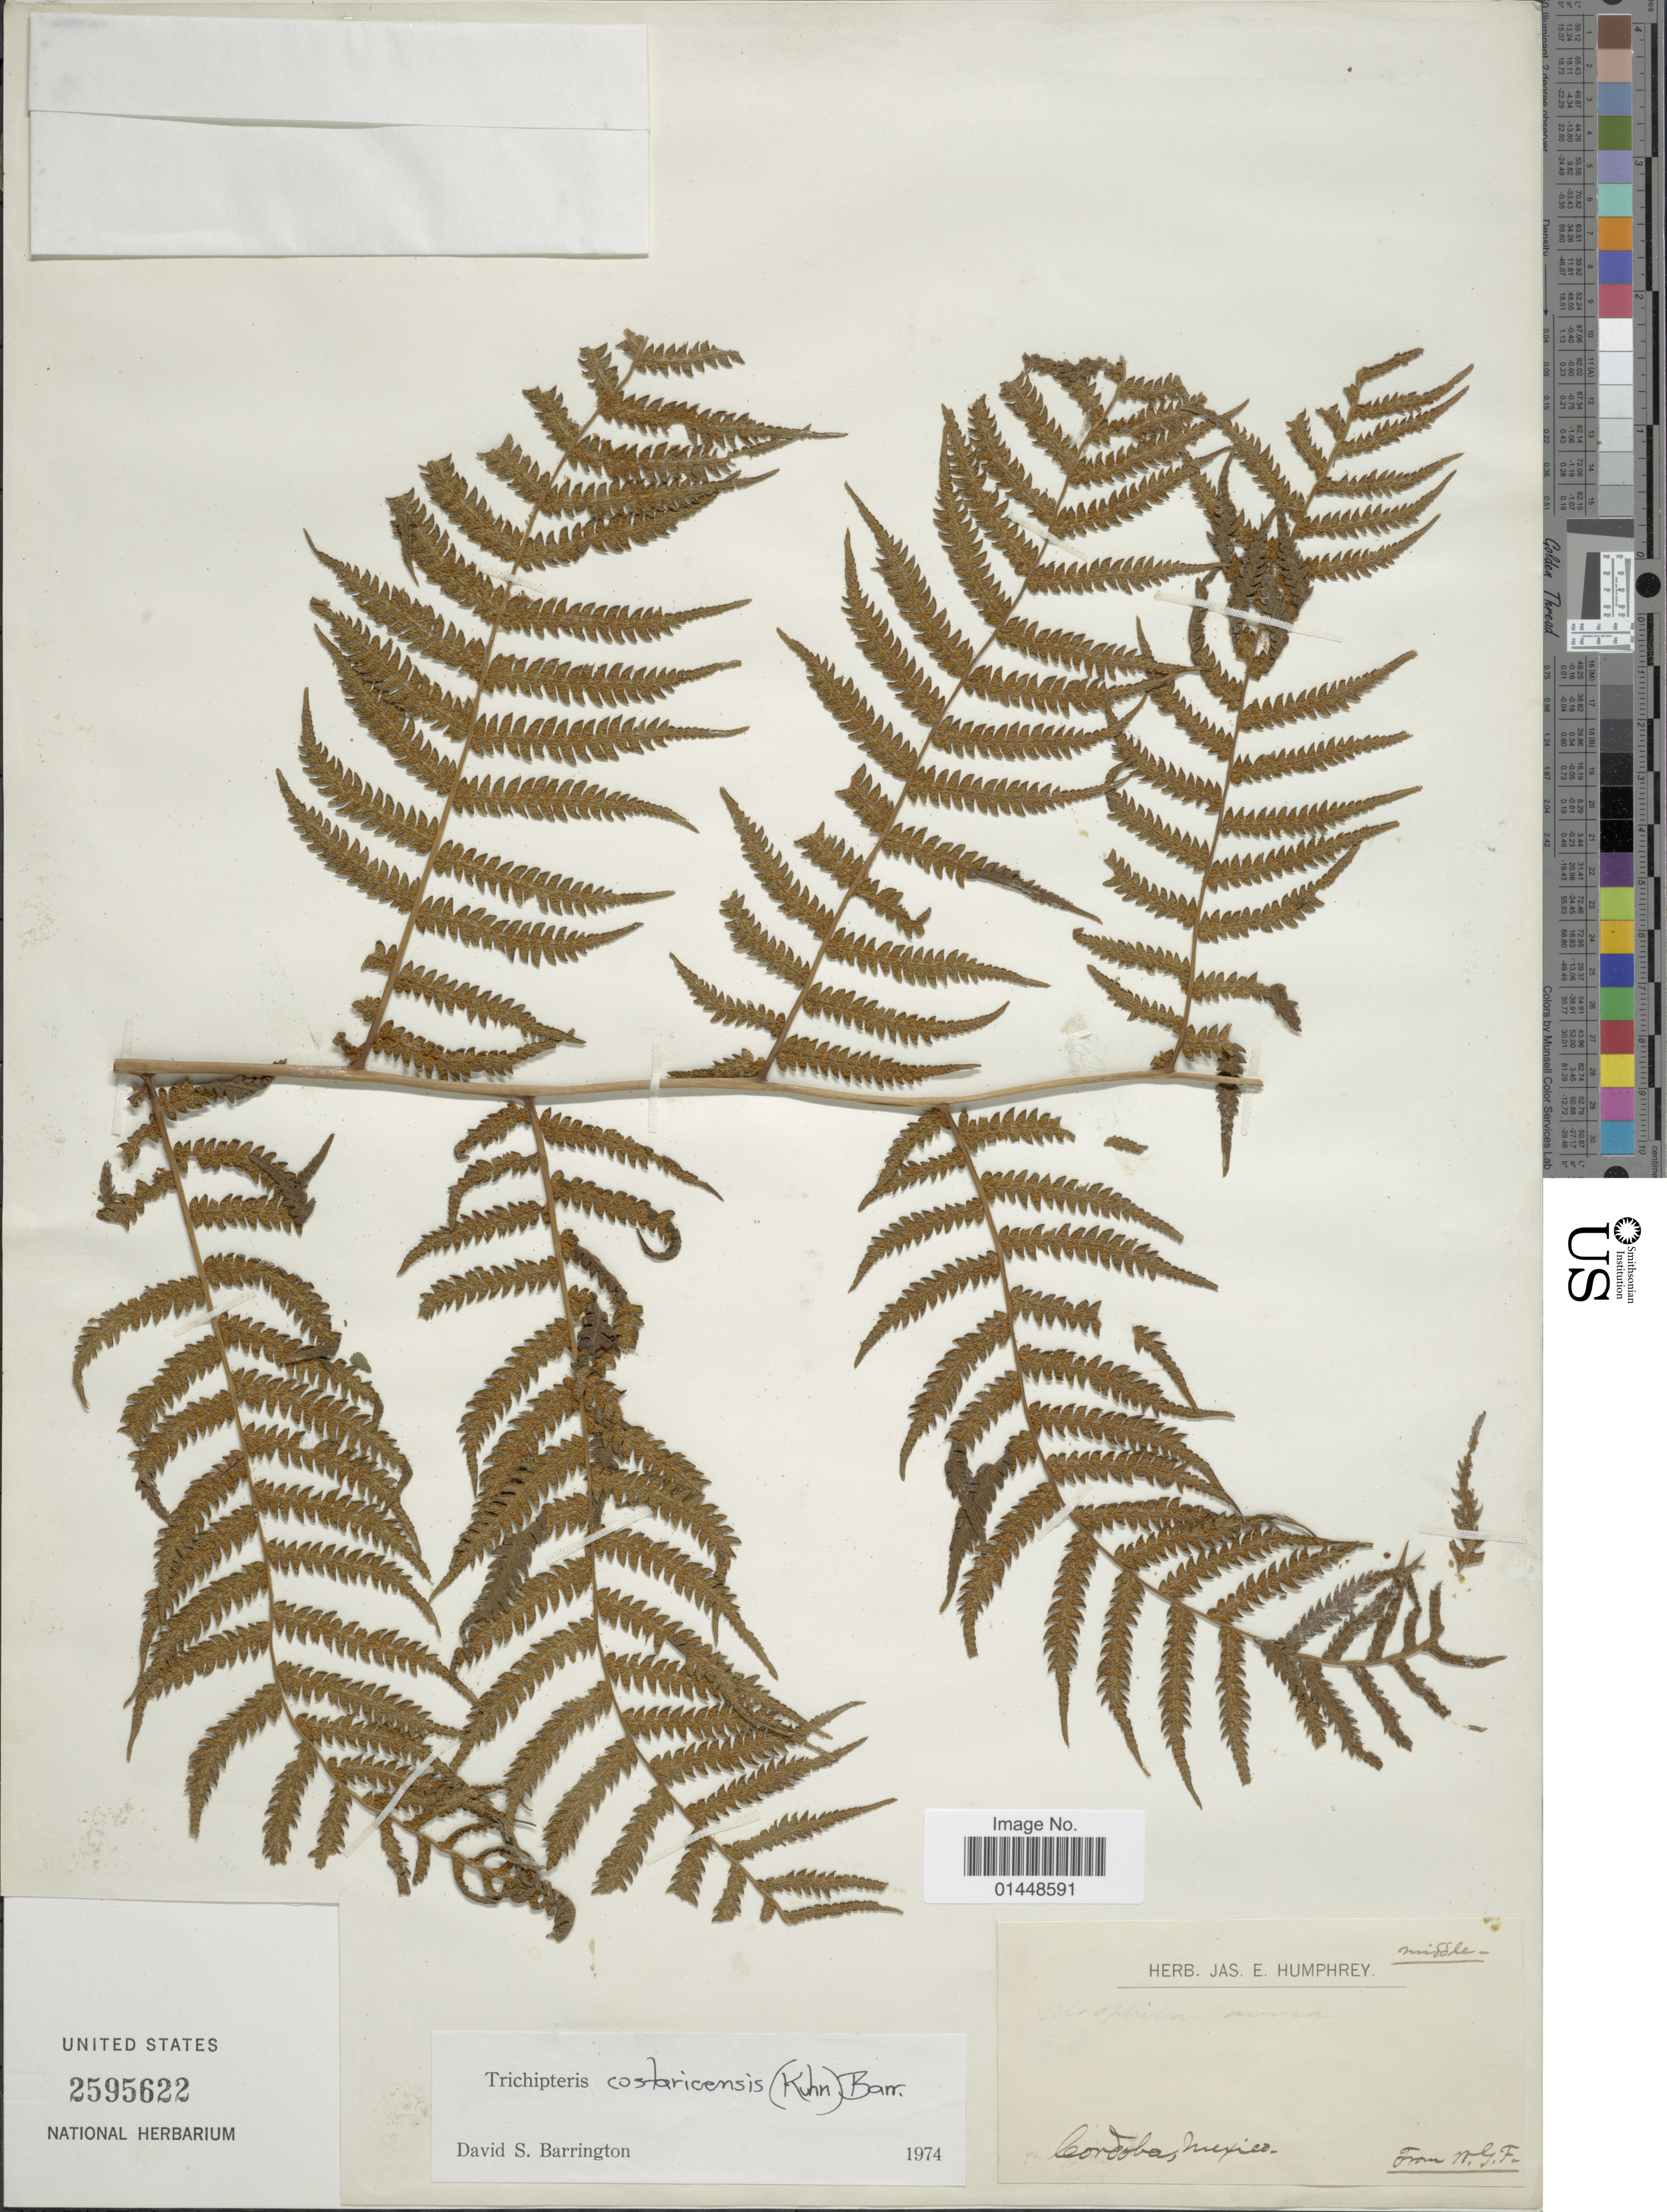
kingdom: Plantae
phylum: Tracheophyta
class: Polypodiopsida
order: Cyatheales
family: Cyatheaceae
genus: Cyathea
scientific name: Cyathea costaricensis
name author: (Kuhn) Domin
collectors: ex herb. Jas. Ellis Humphrey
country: Mexico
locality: Cordoba, Mexico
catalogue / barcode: US 2595622